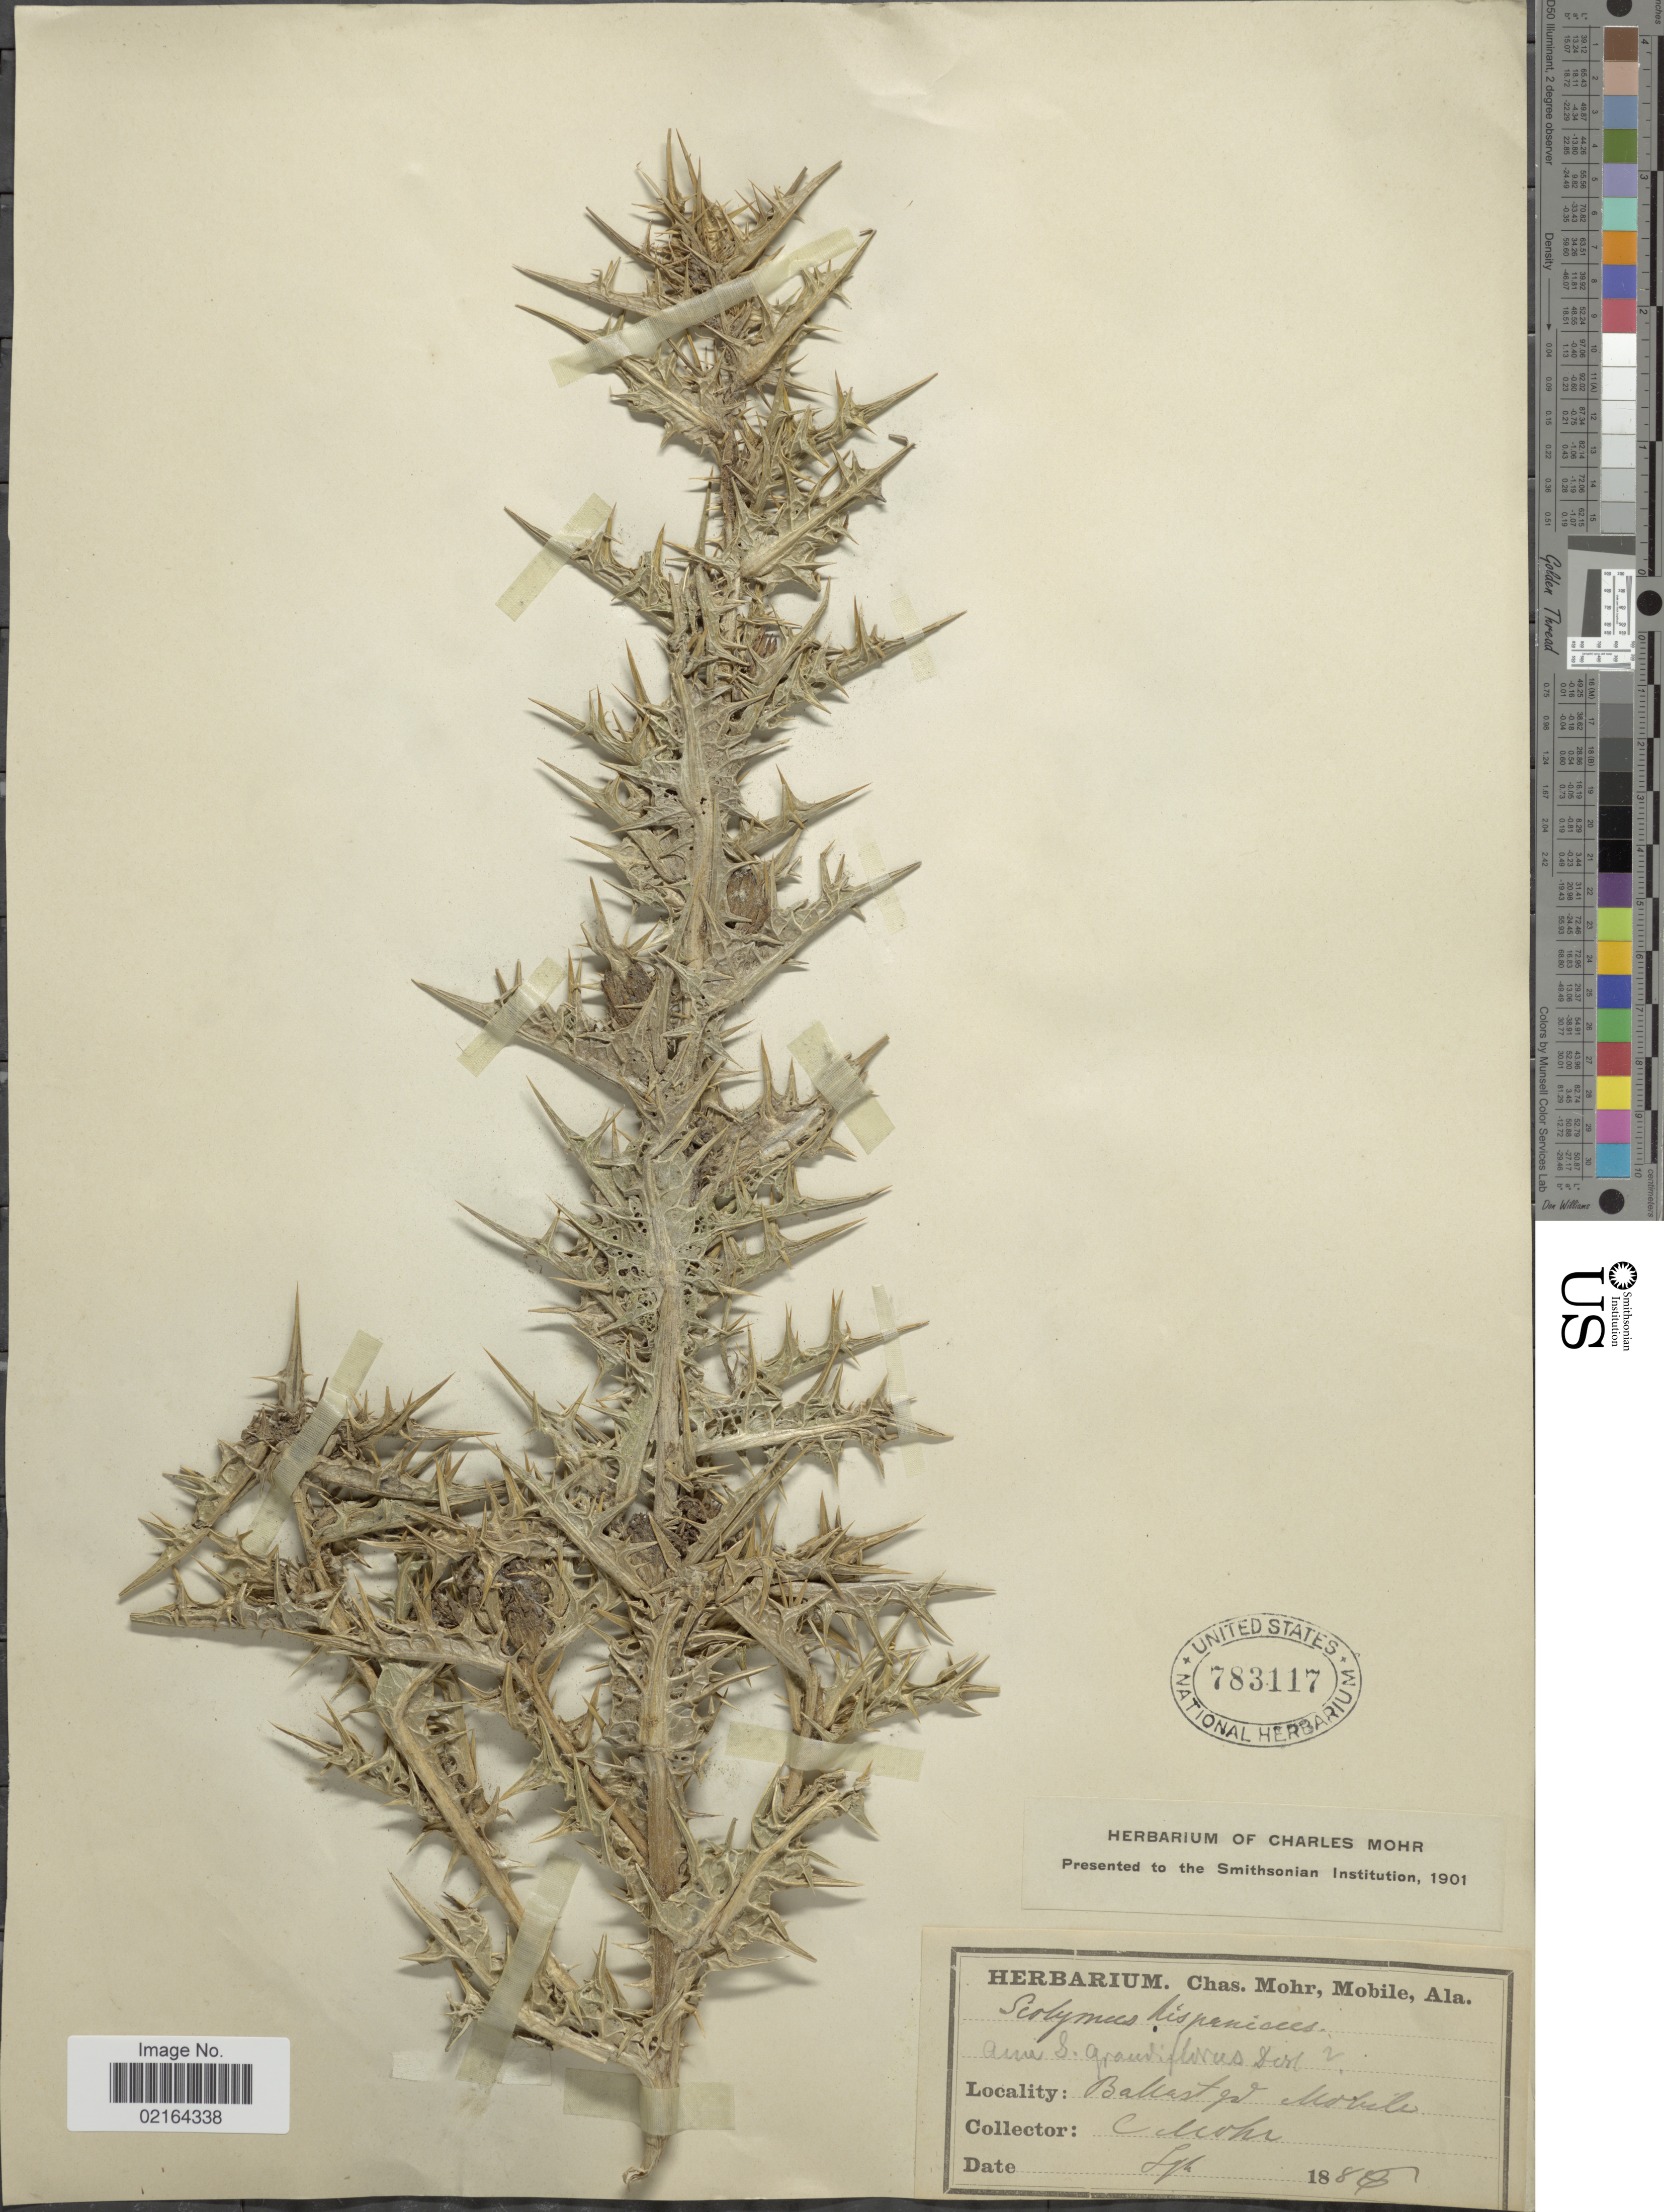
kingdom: Plantae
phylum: Tracheophyta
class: Magnoliopsida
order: Asterales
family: Asteraceae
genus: Scolymus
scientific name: Scolymus hispanicus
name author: L.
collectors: C. T. Mohr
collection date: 1888-09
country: United States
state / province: Alabama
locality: Ballast point Mobile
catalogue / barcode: US 783117